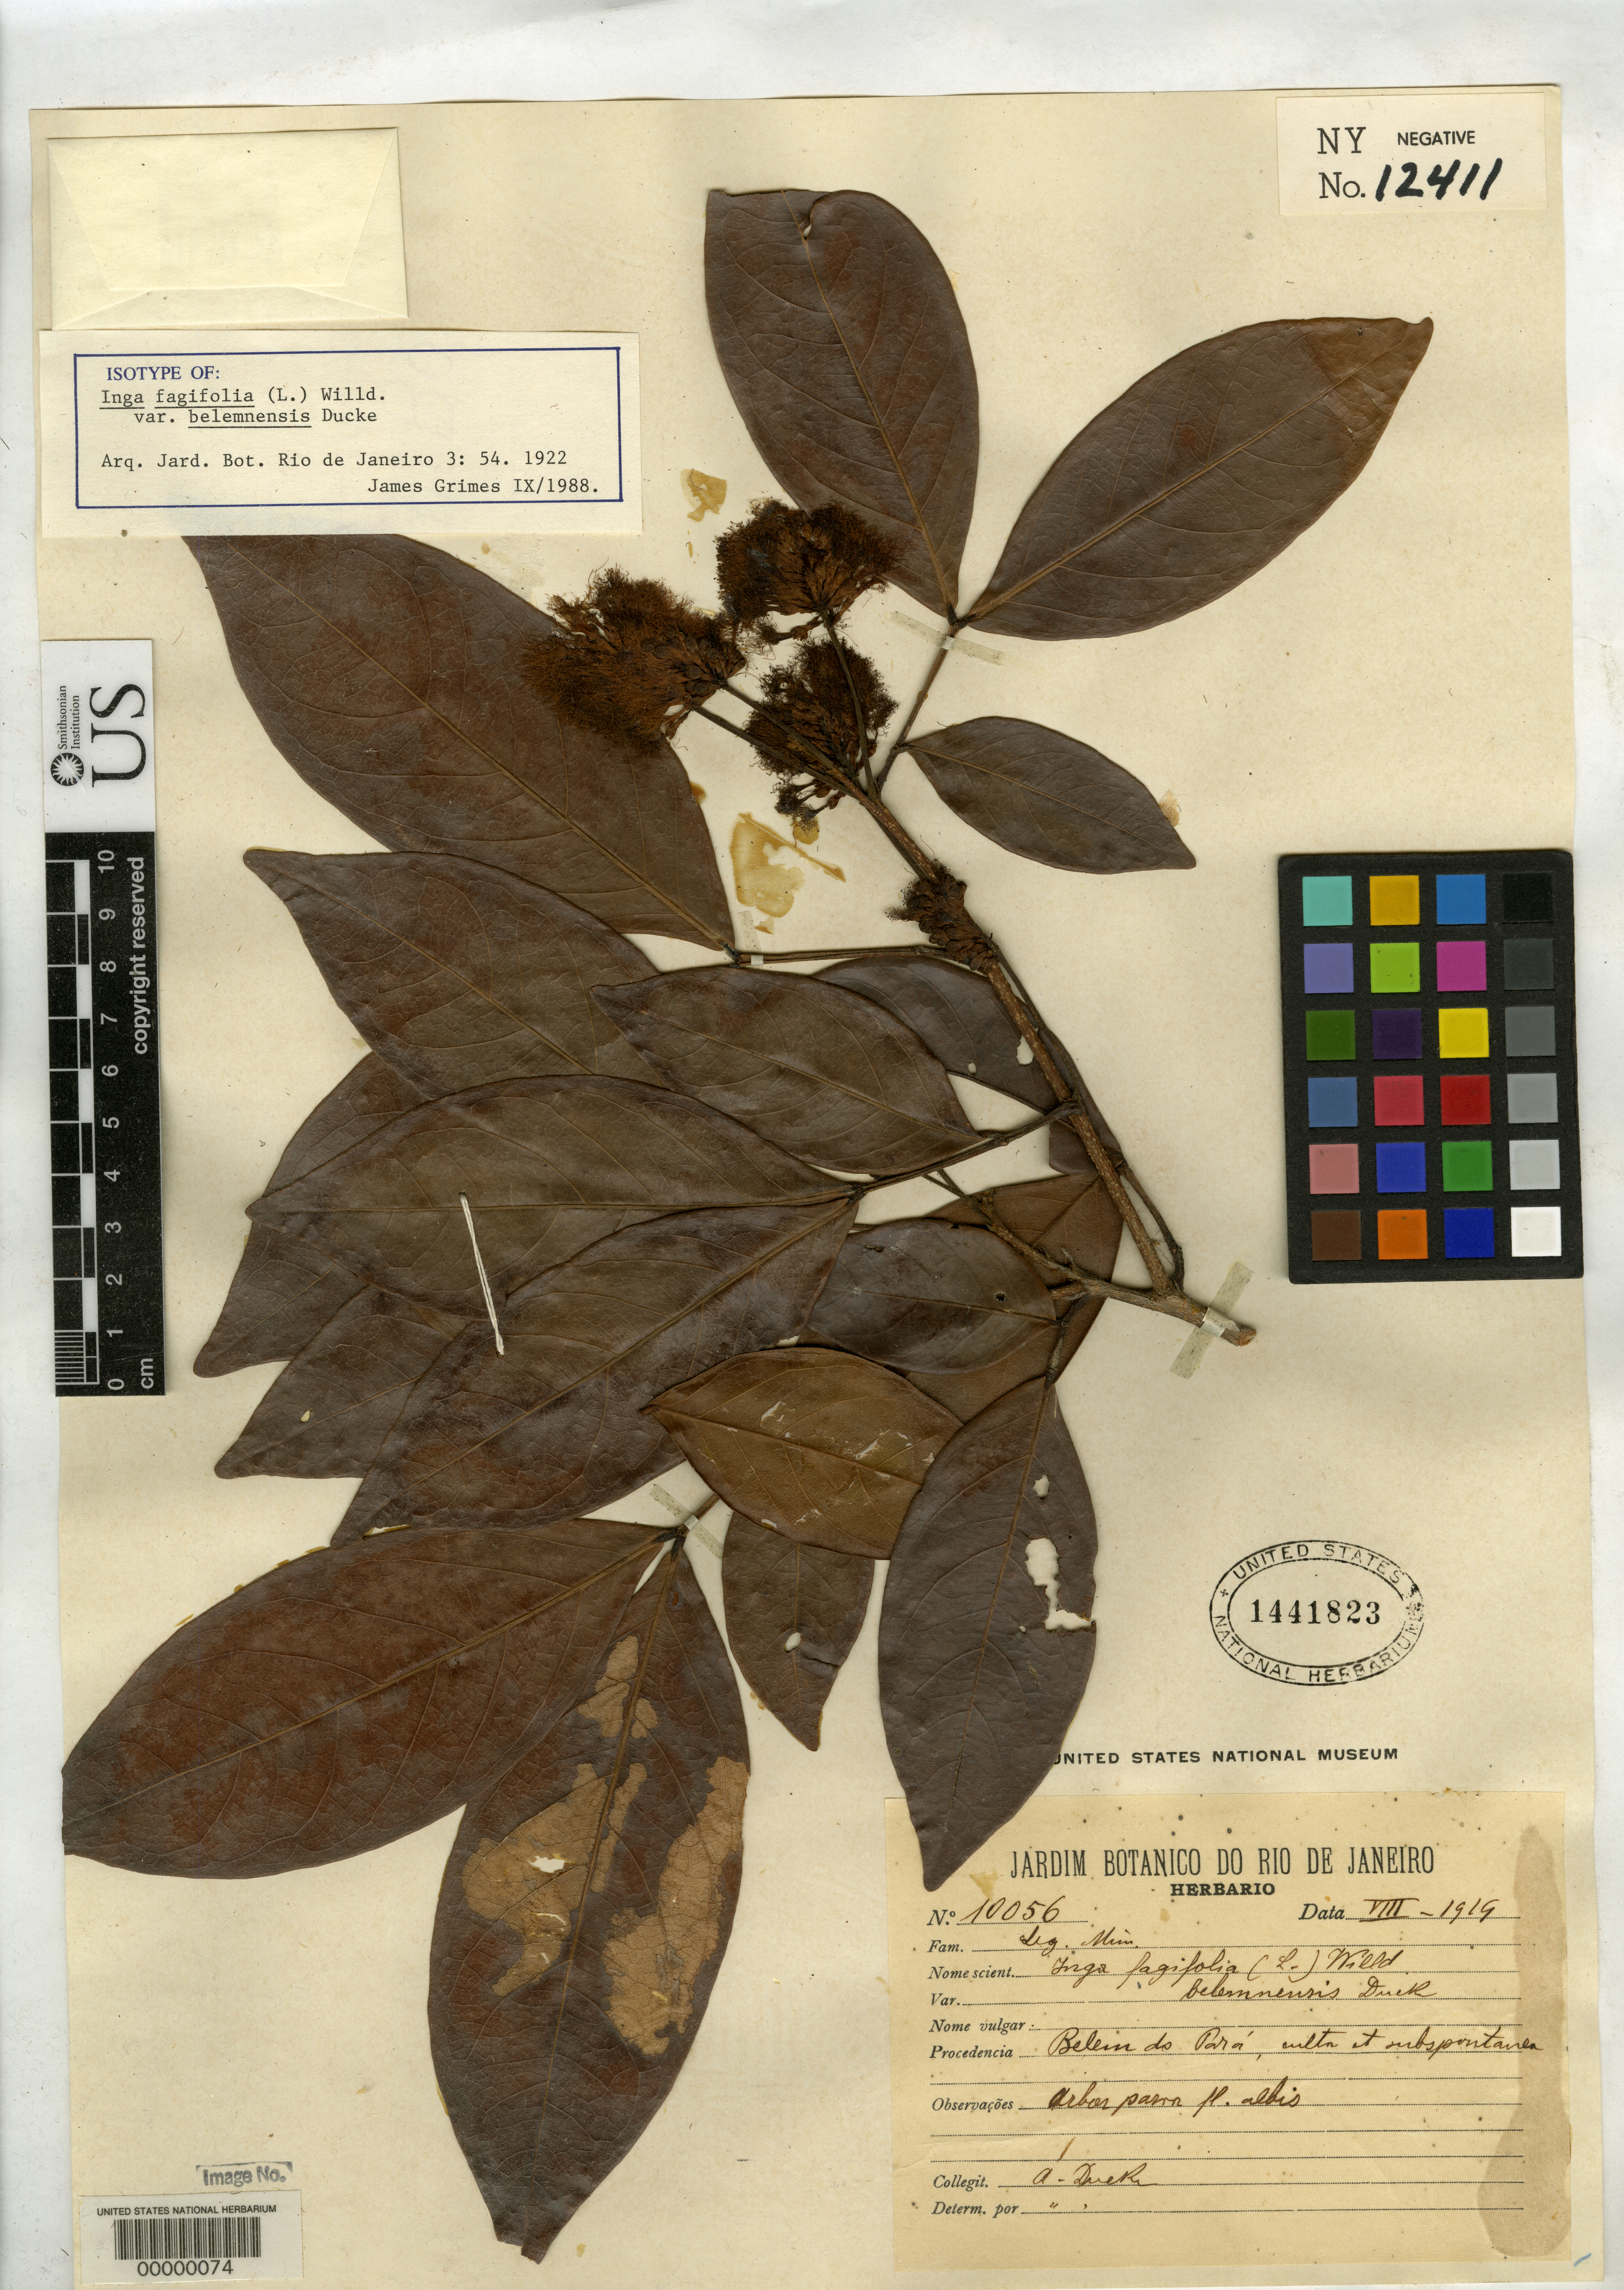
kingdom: Plantae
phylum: Tracheophyta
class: Magnoliopsida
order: Fabales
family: Fabaceae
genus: Inga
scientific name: Inga fagifolia var. belemnensis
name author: Ducke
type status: Isotype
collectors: A. Ducke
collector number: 10056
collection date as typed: Aug 1919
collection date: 1919-08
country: Brazil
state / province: Pará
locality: Belem.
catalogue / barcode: US 1441823